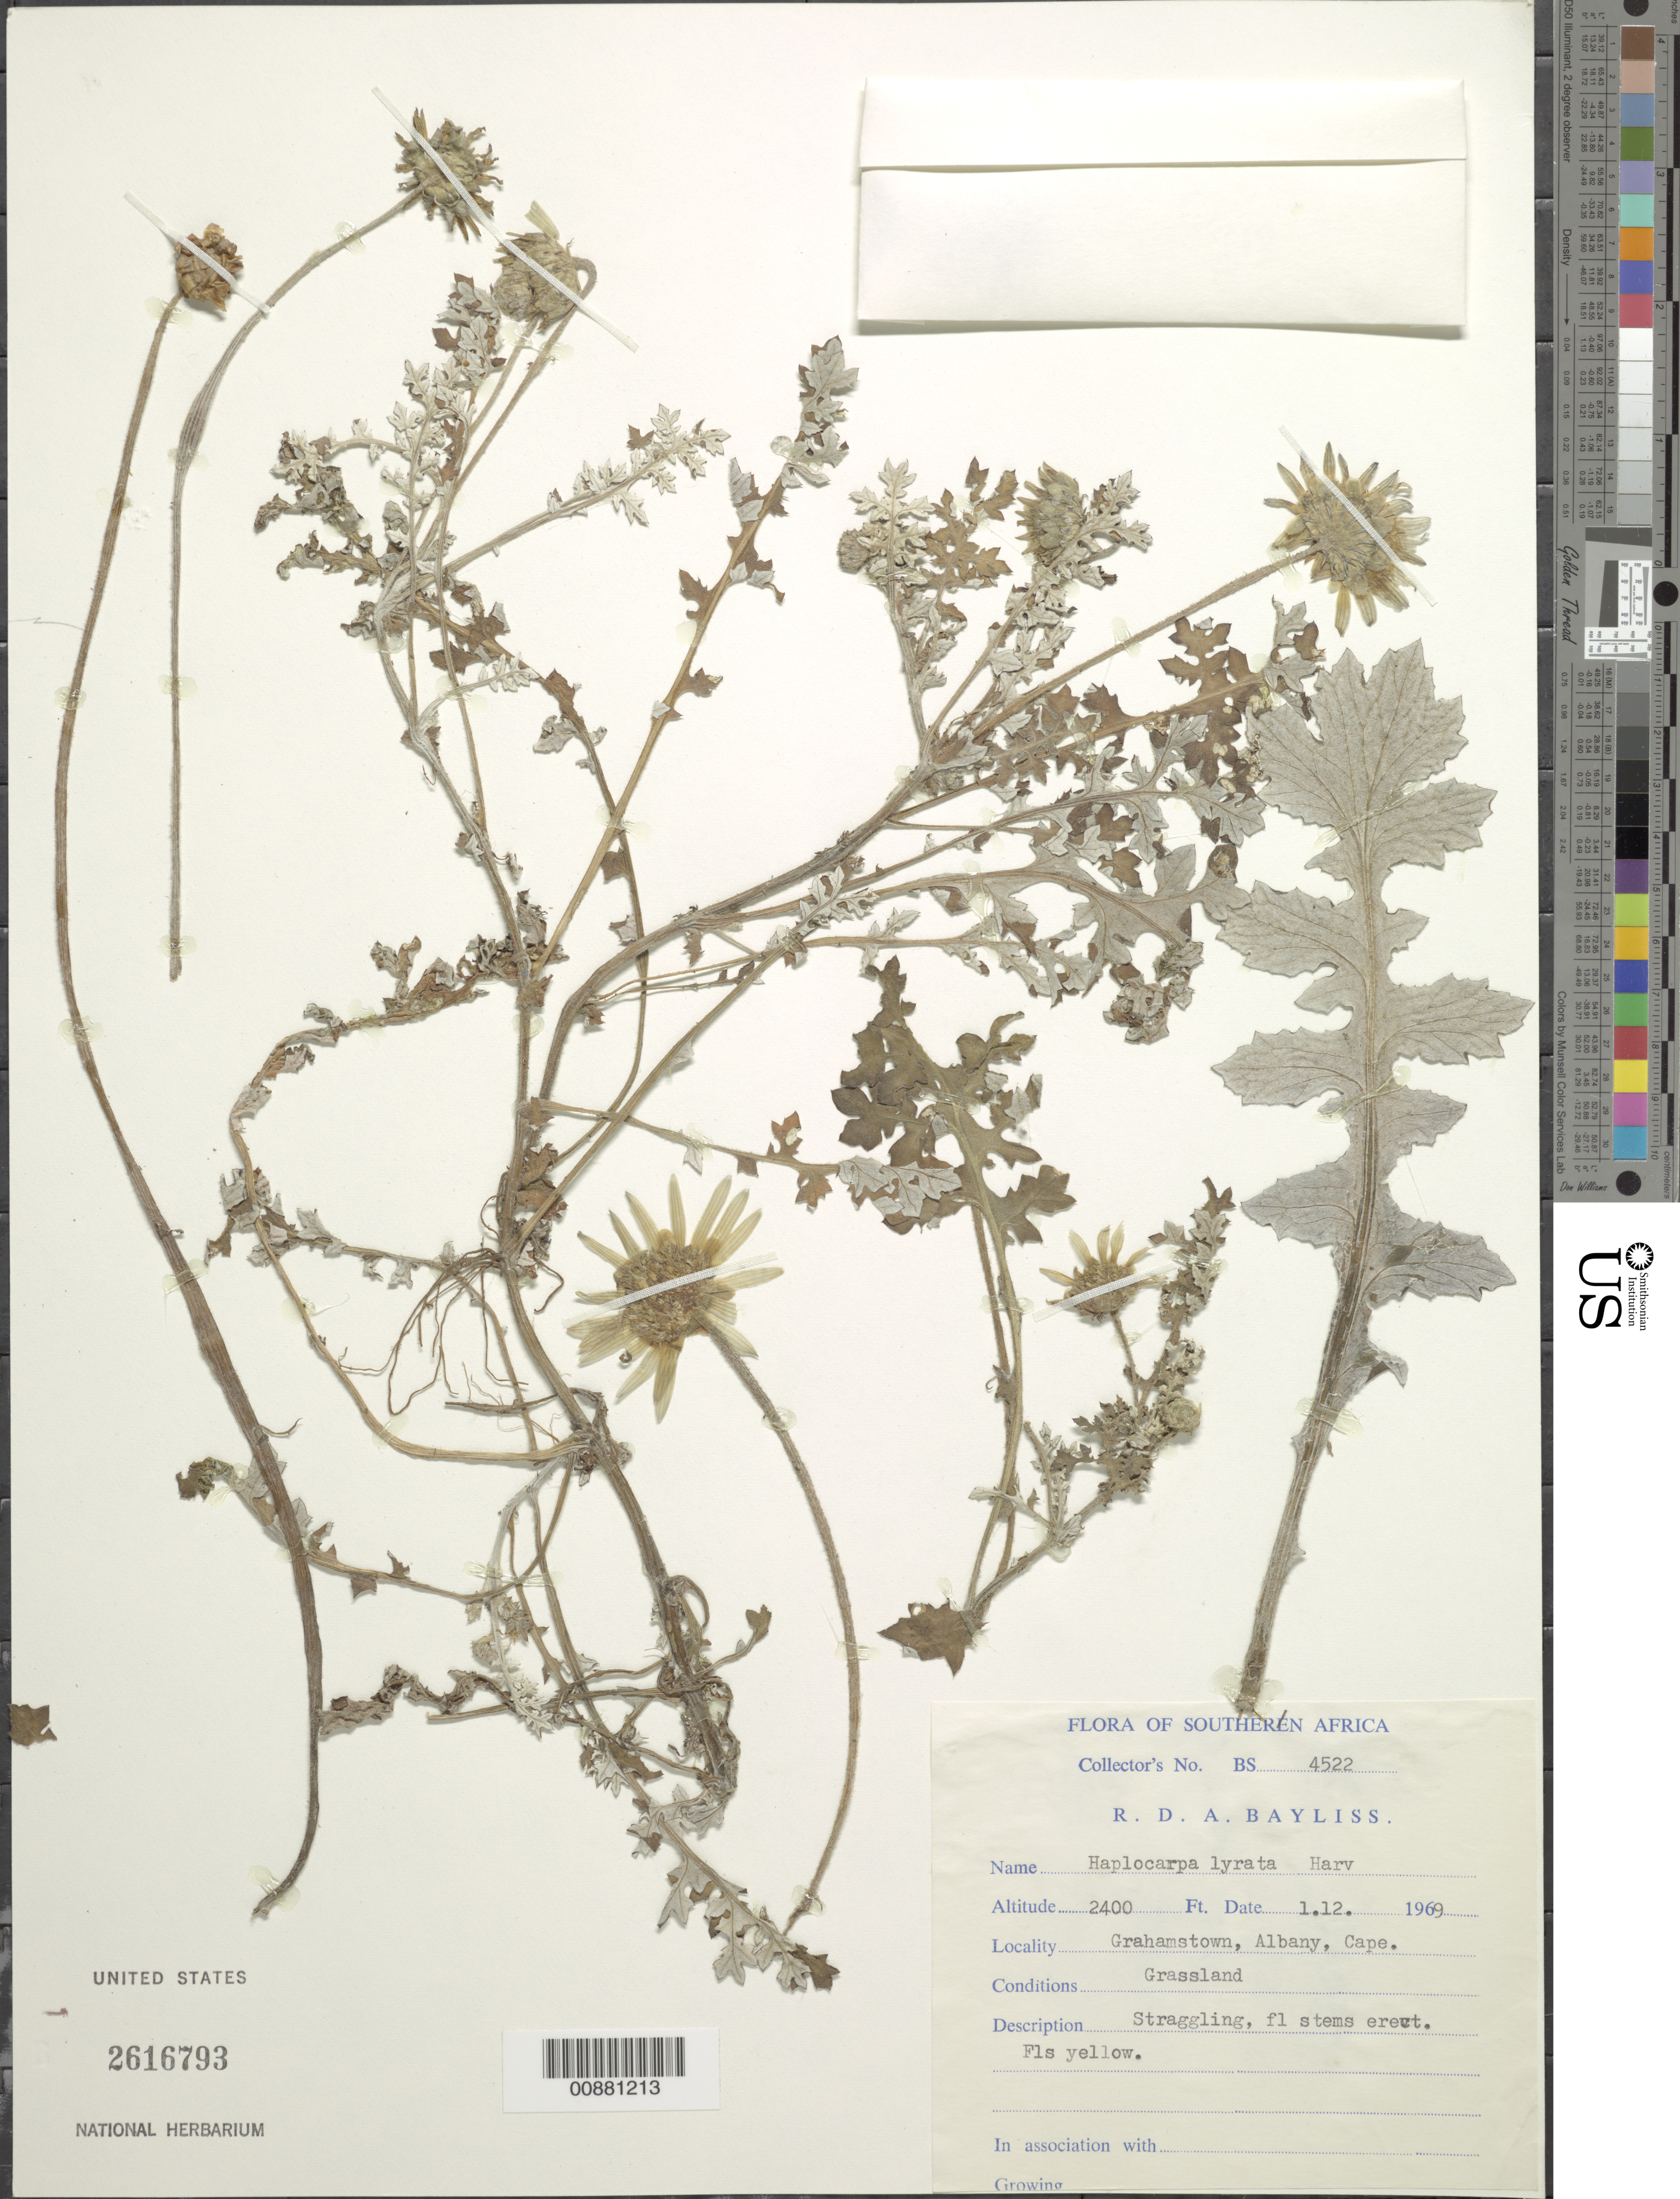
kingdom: Plantae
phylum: Tracheophyta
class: Magnoliopsida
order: Asterales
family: Asteraceae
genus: Haplocarpha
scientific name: Haplocarpha lyrata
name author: Harv.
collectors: R. D. Bayliss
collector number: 4522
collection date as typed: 1 December 1969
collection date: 1969-12-01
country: South Africa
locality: Grahamstown, Albany, Cape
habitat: Grassland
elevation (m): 732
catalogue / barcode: US 2616793